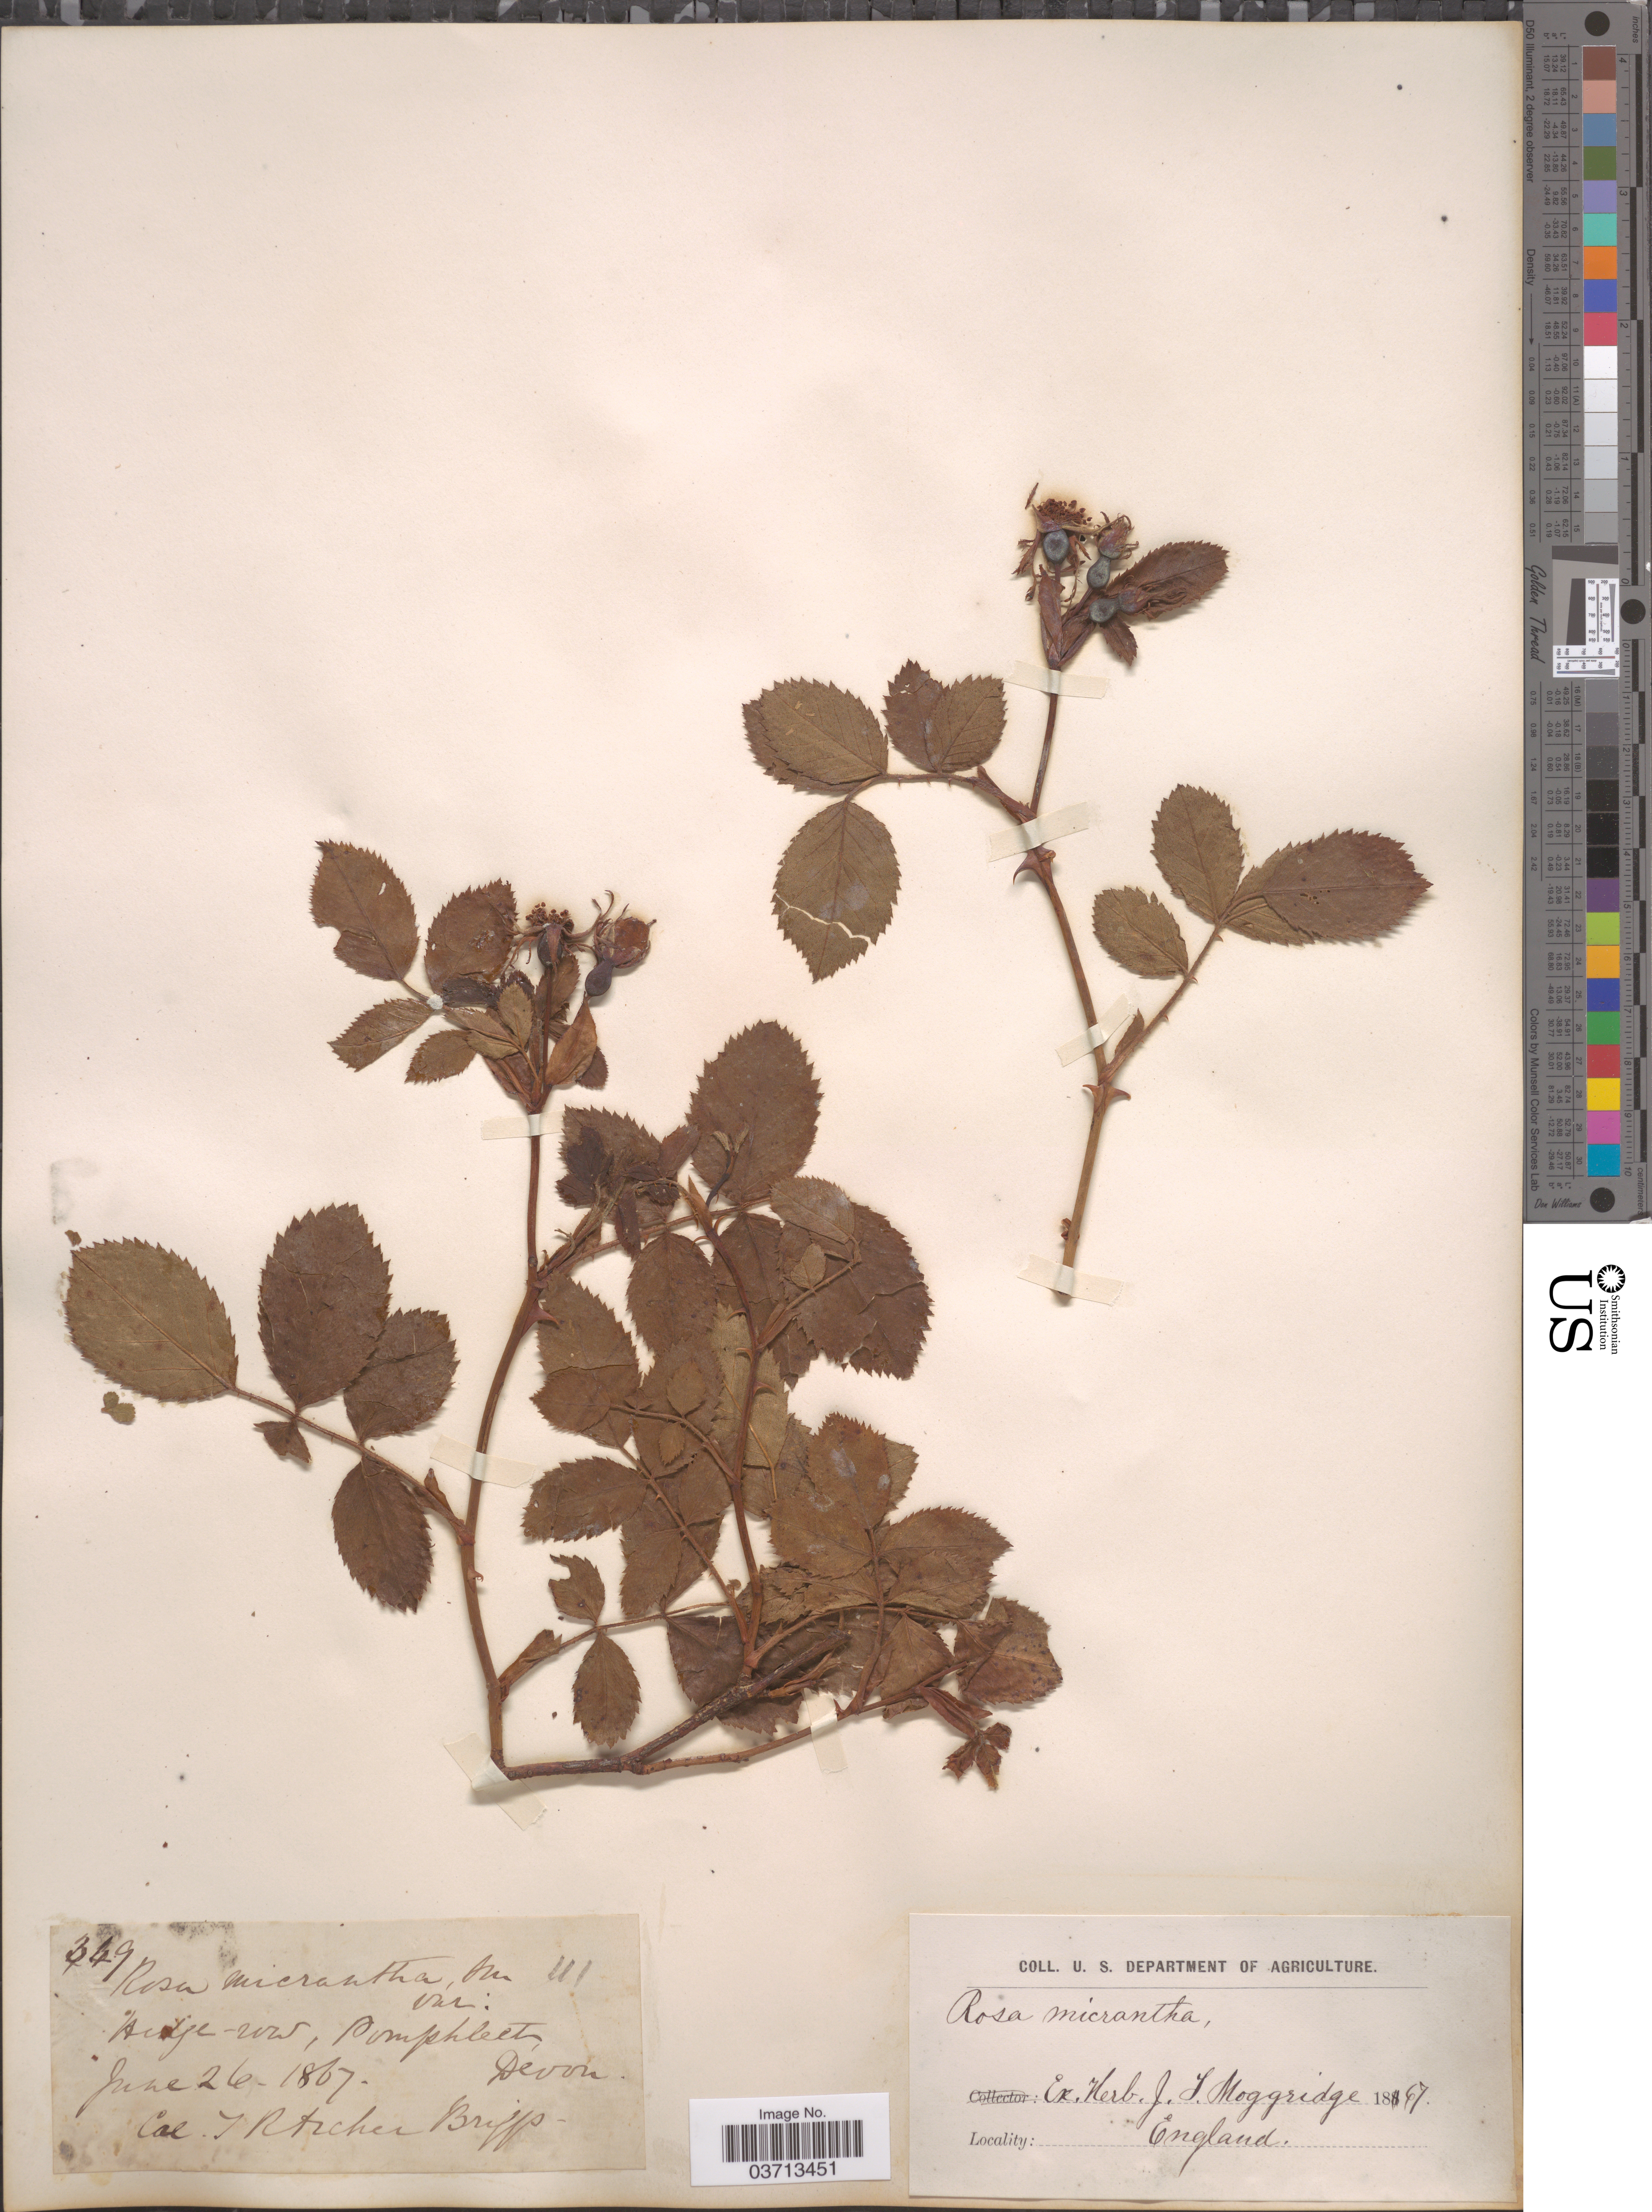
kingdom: Plantae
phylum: Tracheophyta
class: Magnoliopsida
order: Rosales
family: Rosaceae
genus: Rosa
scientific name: Rosa micrantha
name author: Borrer ex Small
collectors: T. Briggs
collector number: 349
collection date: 1867-06-26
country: United Kingdom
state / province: England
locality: Devon.